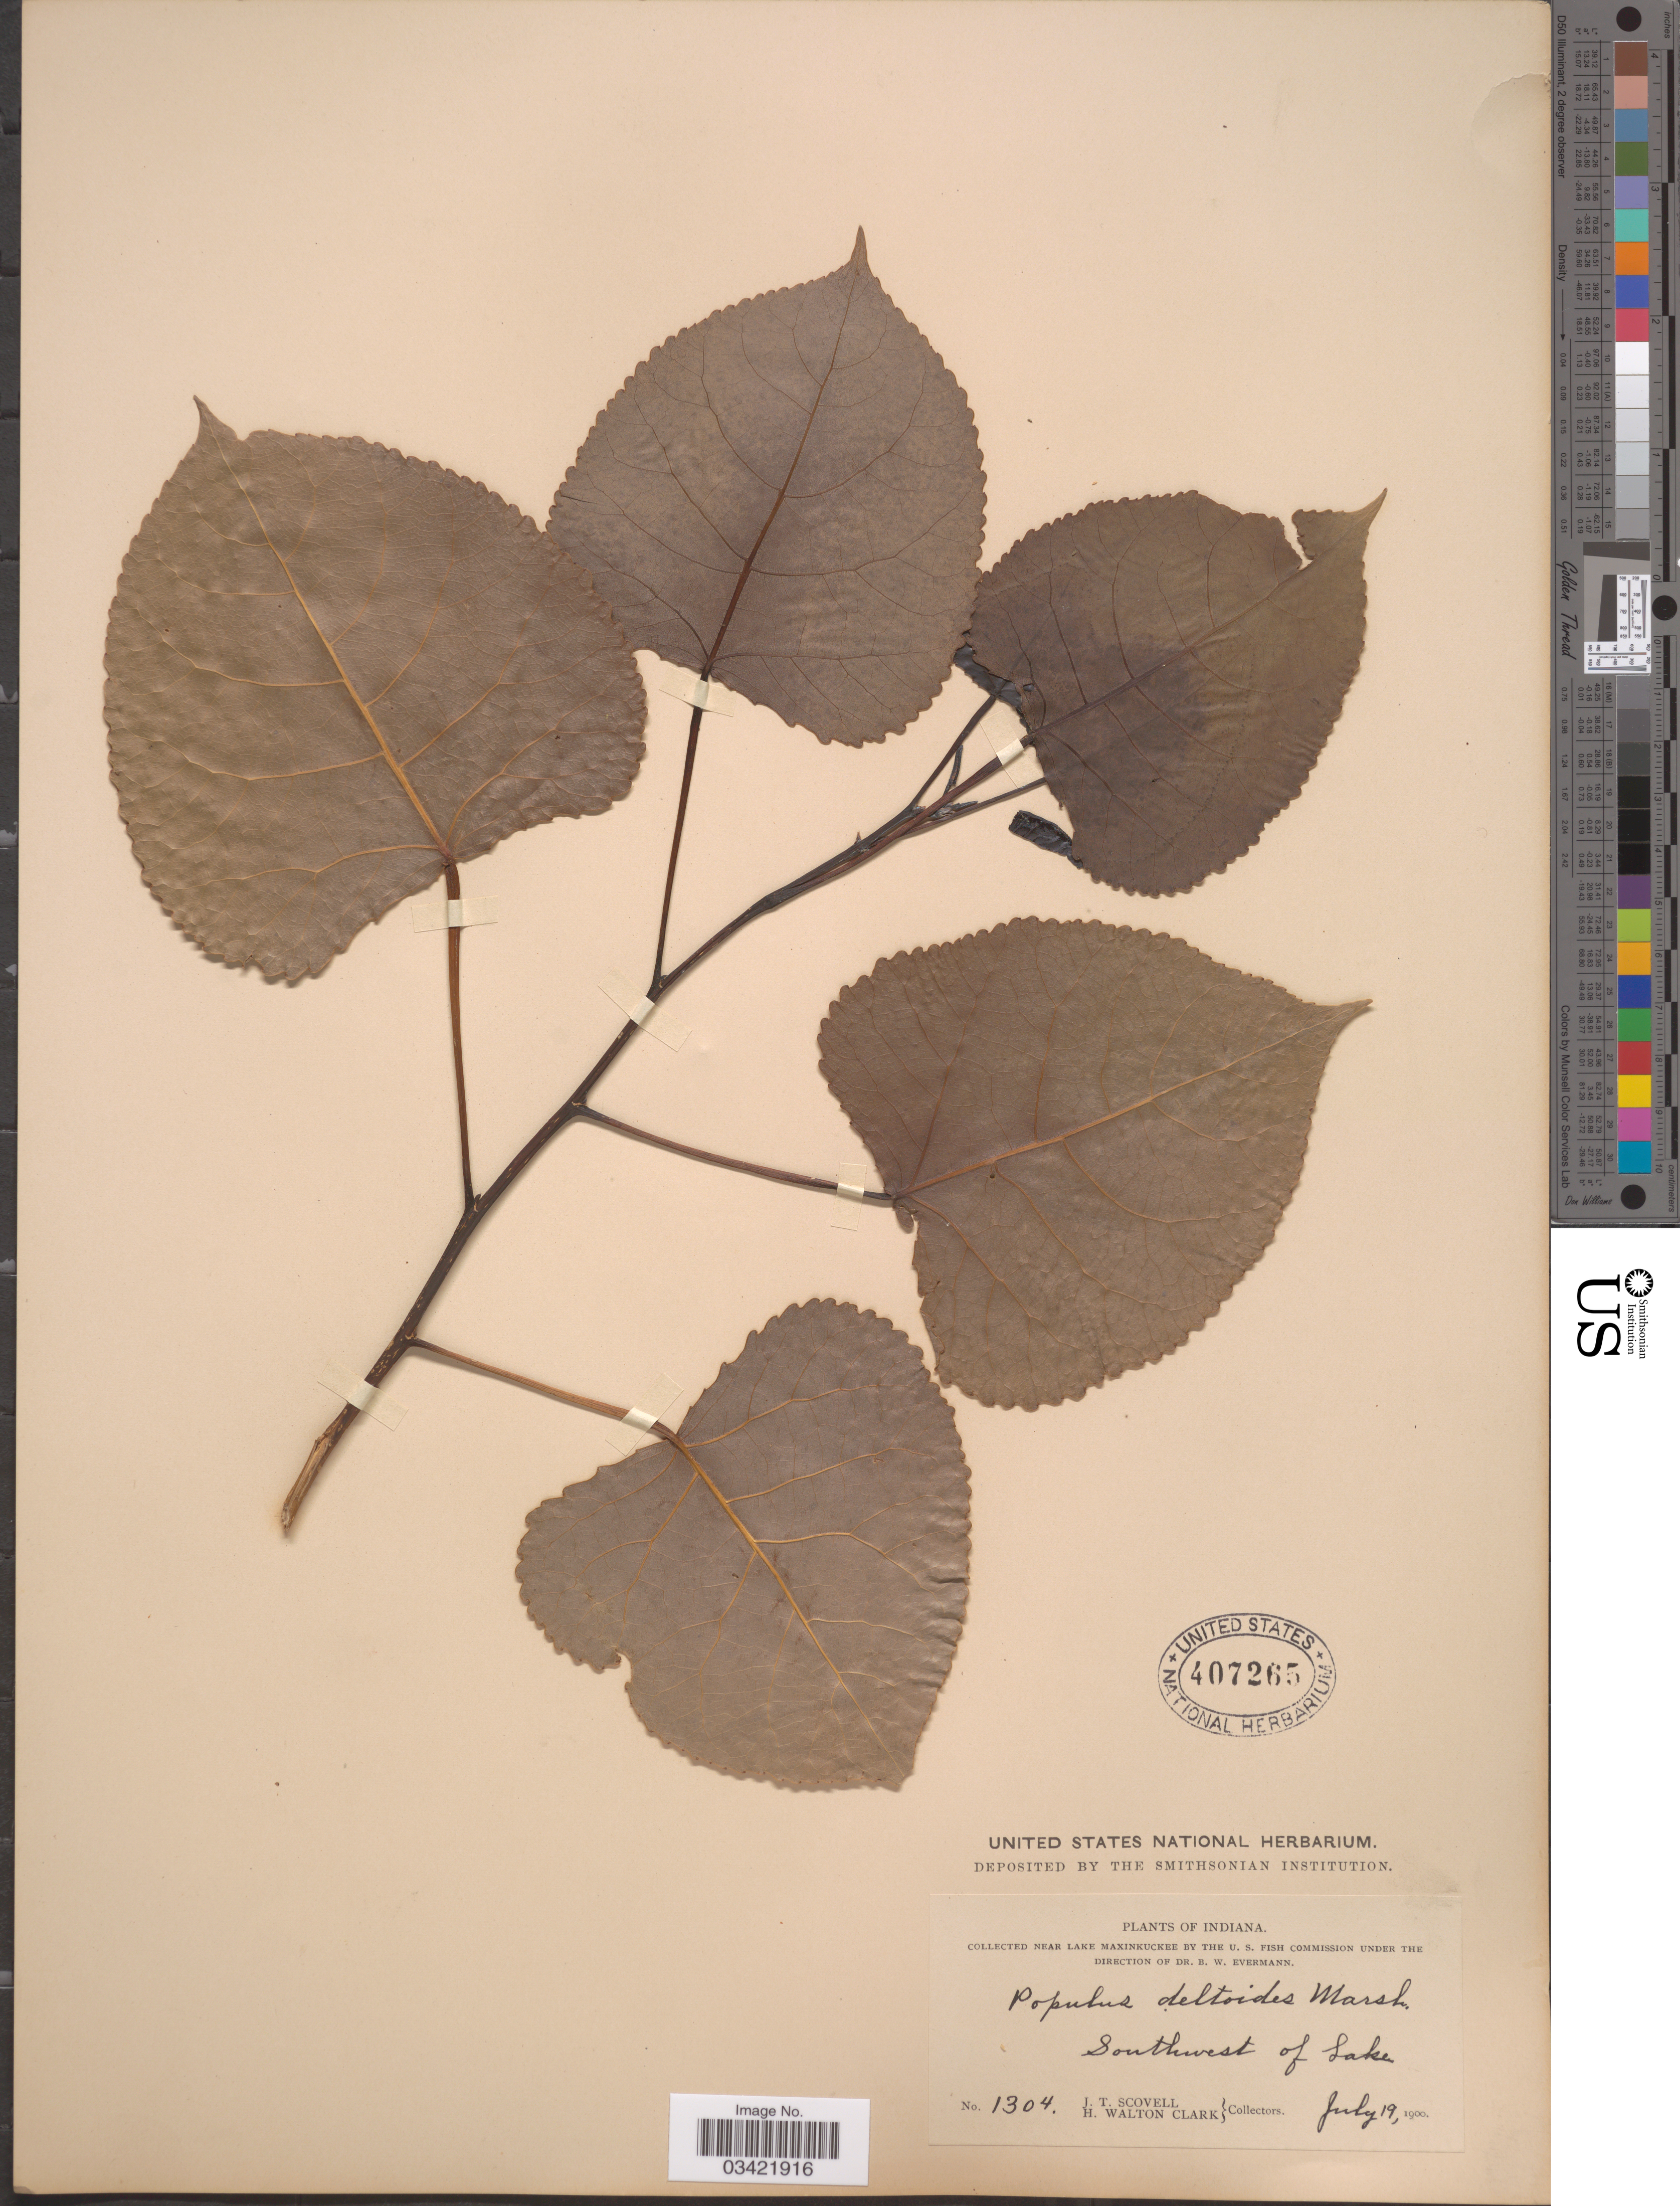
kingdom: Plantae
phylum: Tracheophyta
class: Magnoliopsida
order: Malpighiales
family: Salicaceae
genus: Populus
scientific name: Populus deltoides subsp. monilifera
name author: (Aiton) Eckenw.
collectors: J. T. Scovell & H. W. Clark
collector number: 1304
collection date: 1900-07-19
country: United States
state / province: Indiana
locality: Near Lake Maxinkuckee. Southwest of Lake.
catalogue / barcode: US 407265